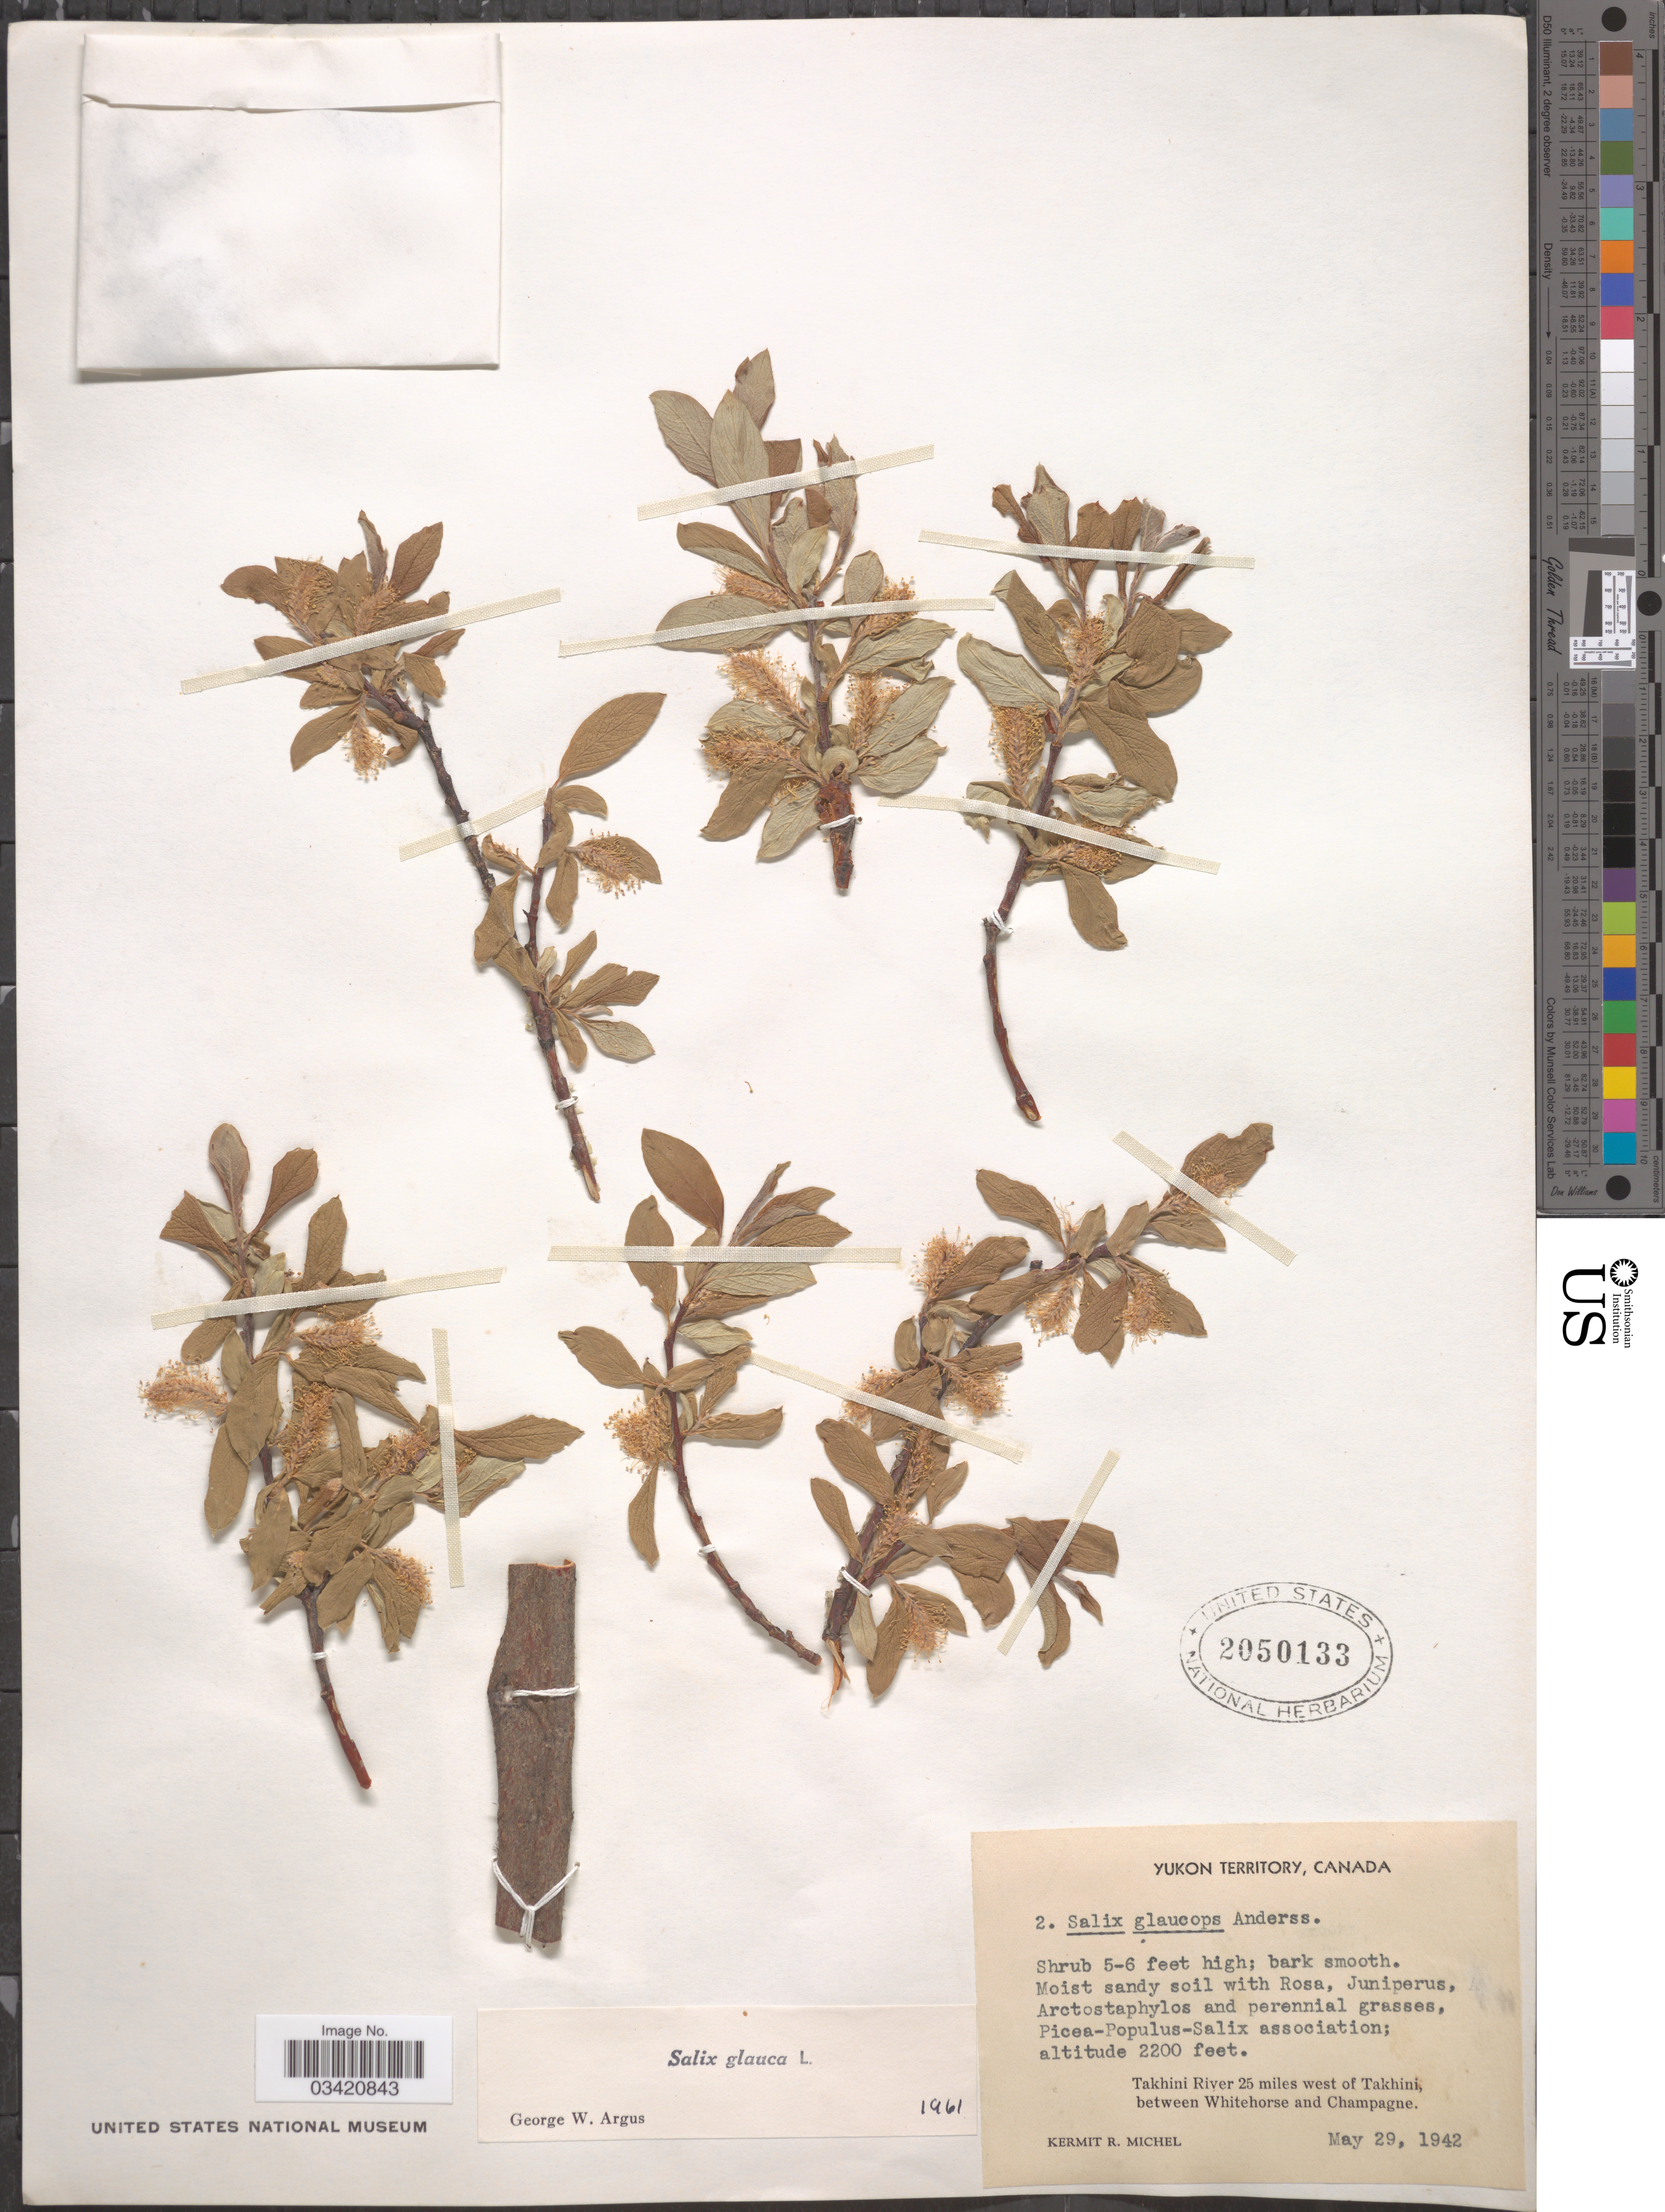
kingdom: Plantae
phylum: Tracheophyta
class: Magnoliopsida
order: Malpighiales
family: Salicaceae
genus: Salix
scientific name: Salix glauca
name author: L.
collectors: K. Michel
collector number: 2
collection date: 1942-05-29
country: Canada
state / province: Yukon Territory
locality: Takhini River 25 miles west of Takhini, between Whitehorse and Champagne.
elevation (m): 671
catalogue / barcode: US 2050133